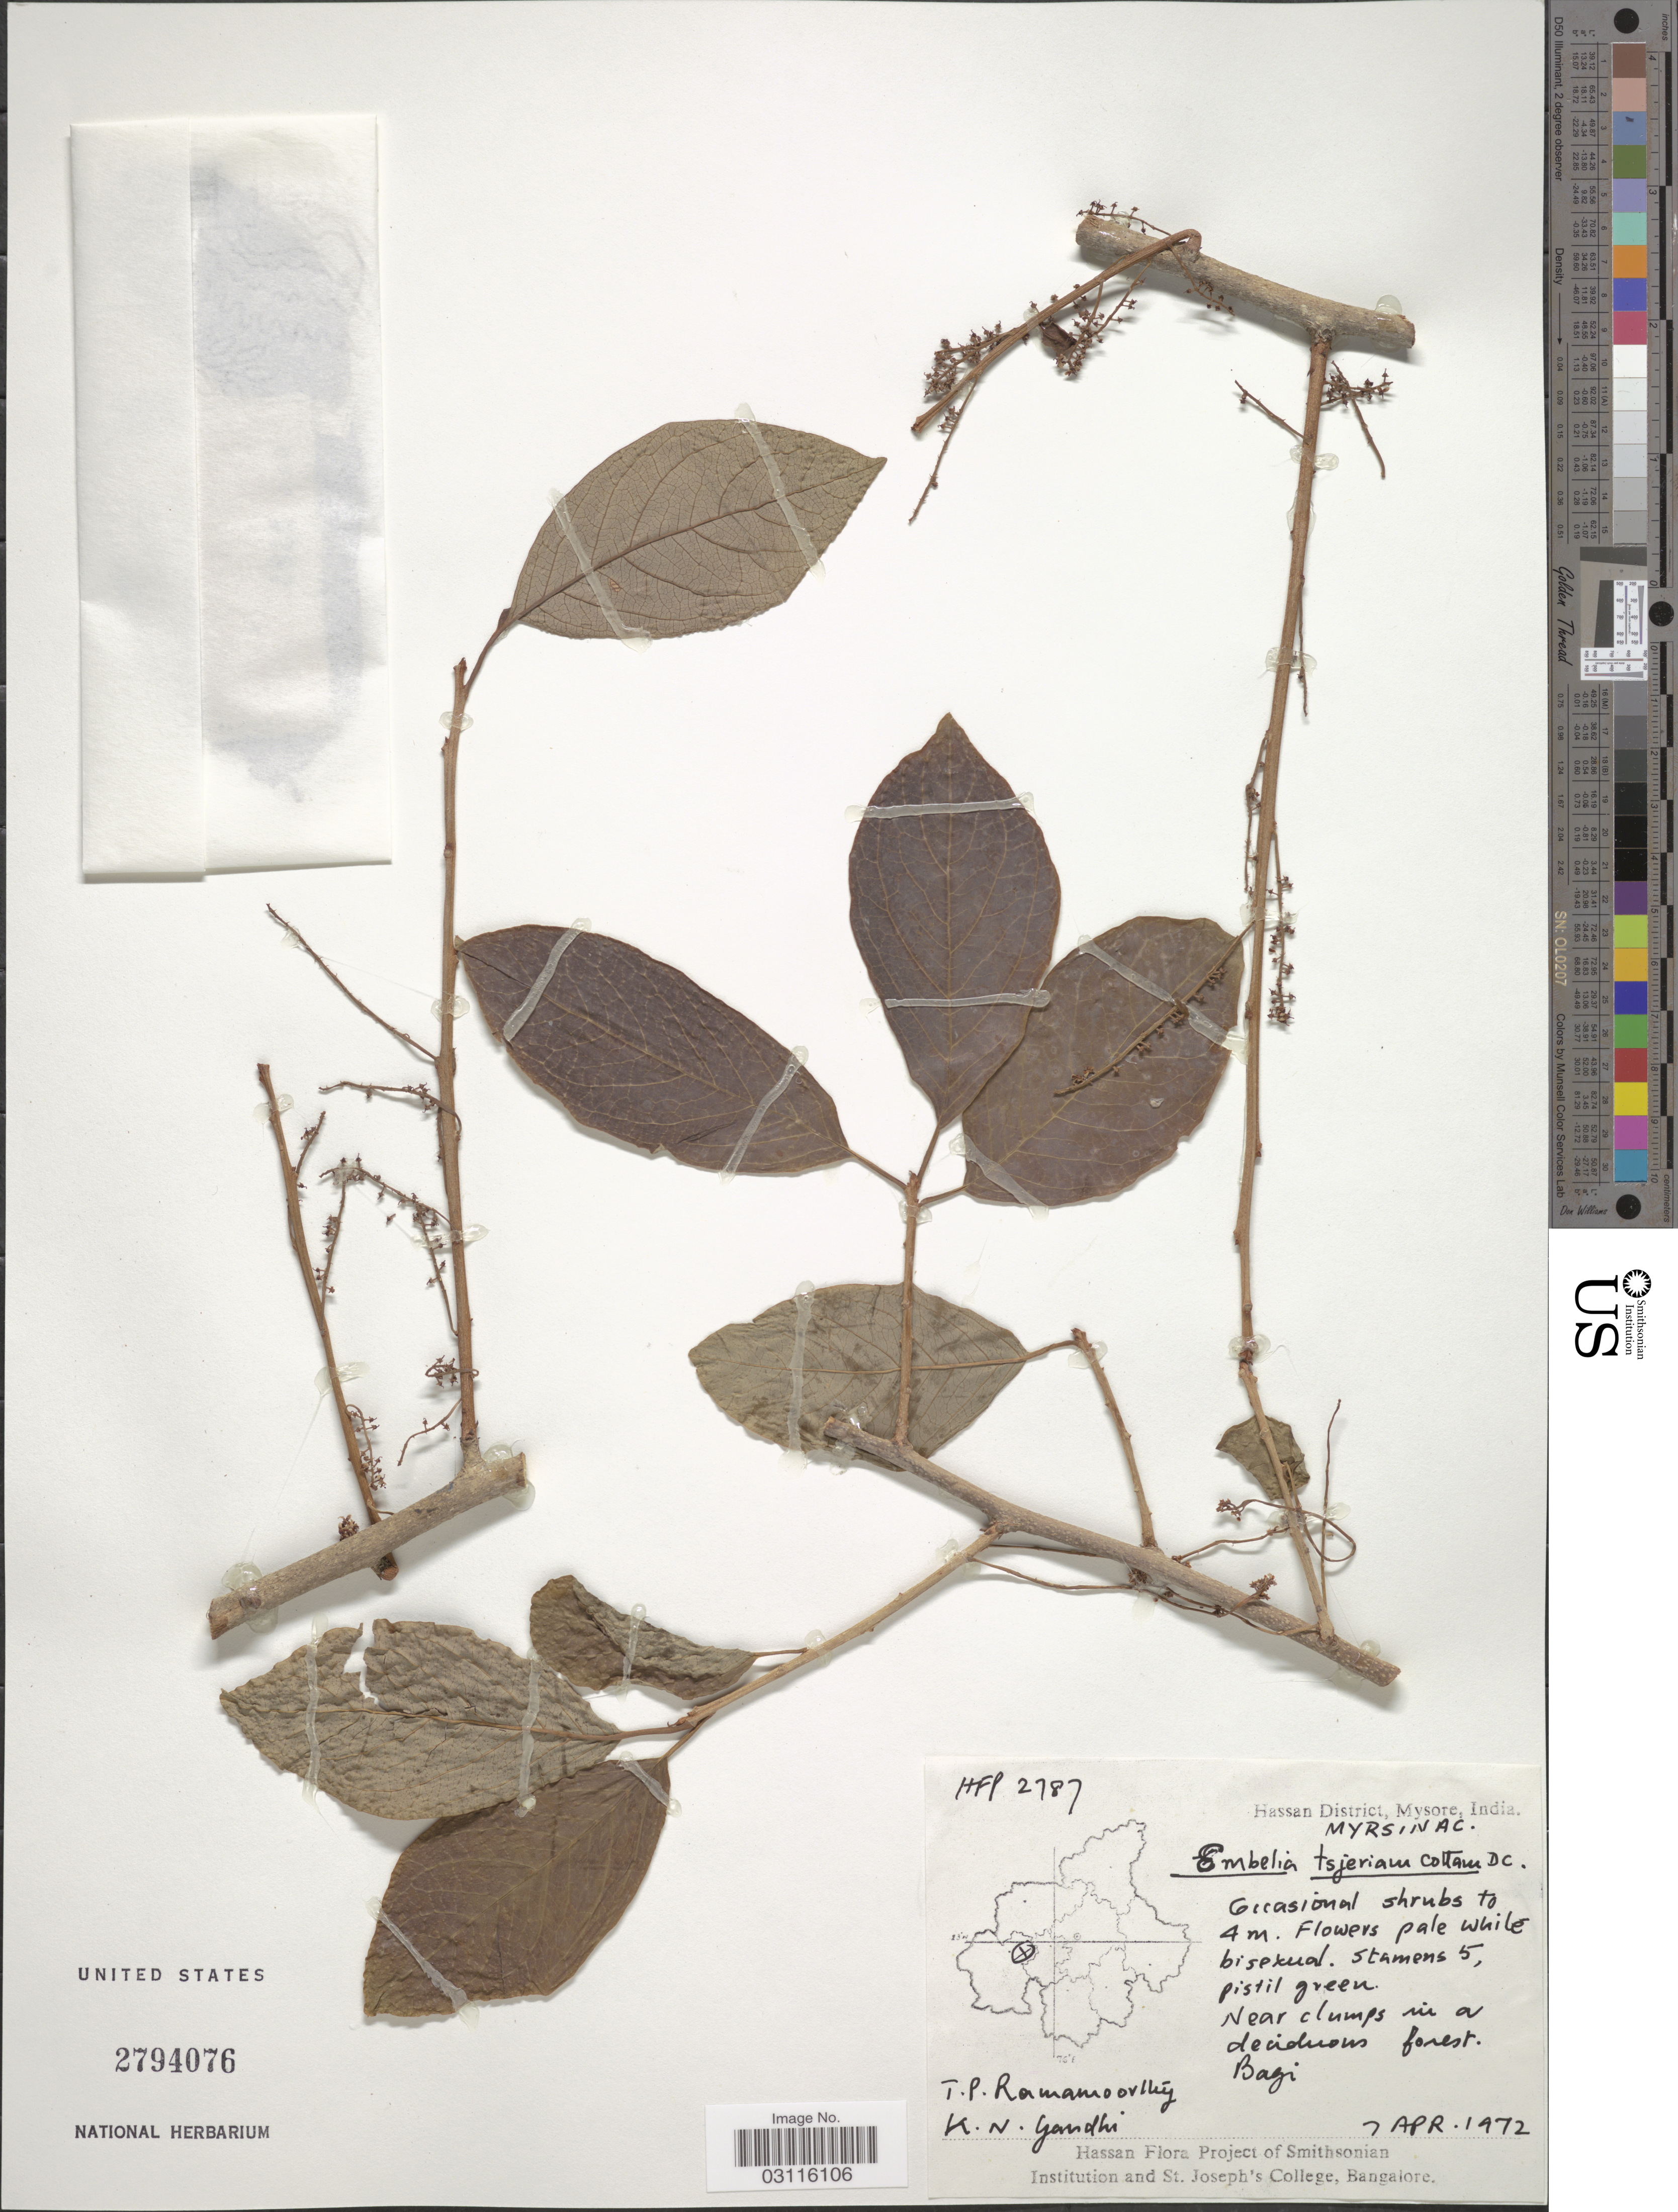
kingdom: Plantae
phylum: Tracheophyta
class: Magnoliopsida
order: Ericales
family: Primulaceae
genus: Embelia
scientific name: Embelia tsjeriam-cottam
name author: (Roem. & Schult.) A. DC.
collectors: T. P. Ramamoorthy & K. N. Gandhi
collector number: HFP2787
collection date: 1972-04-07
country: India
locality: Hassan District, Mysore, Bagi.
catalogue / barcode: US 2794076